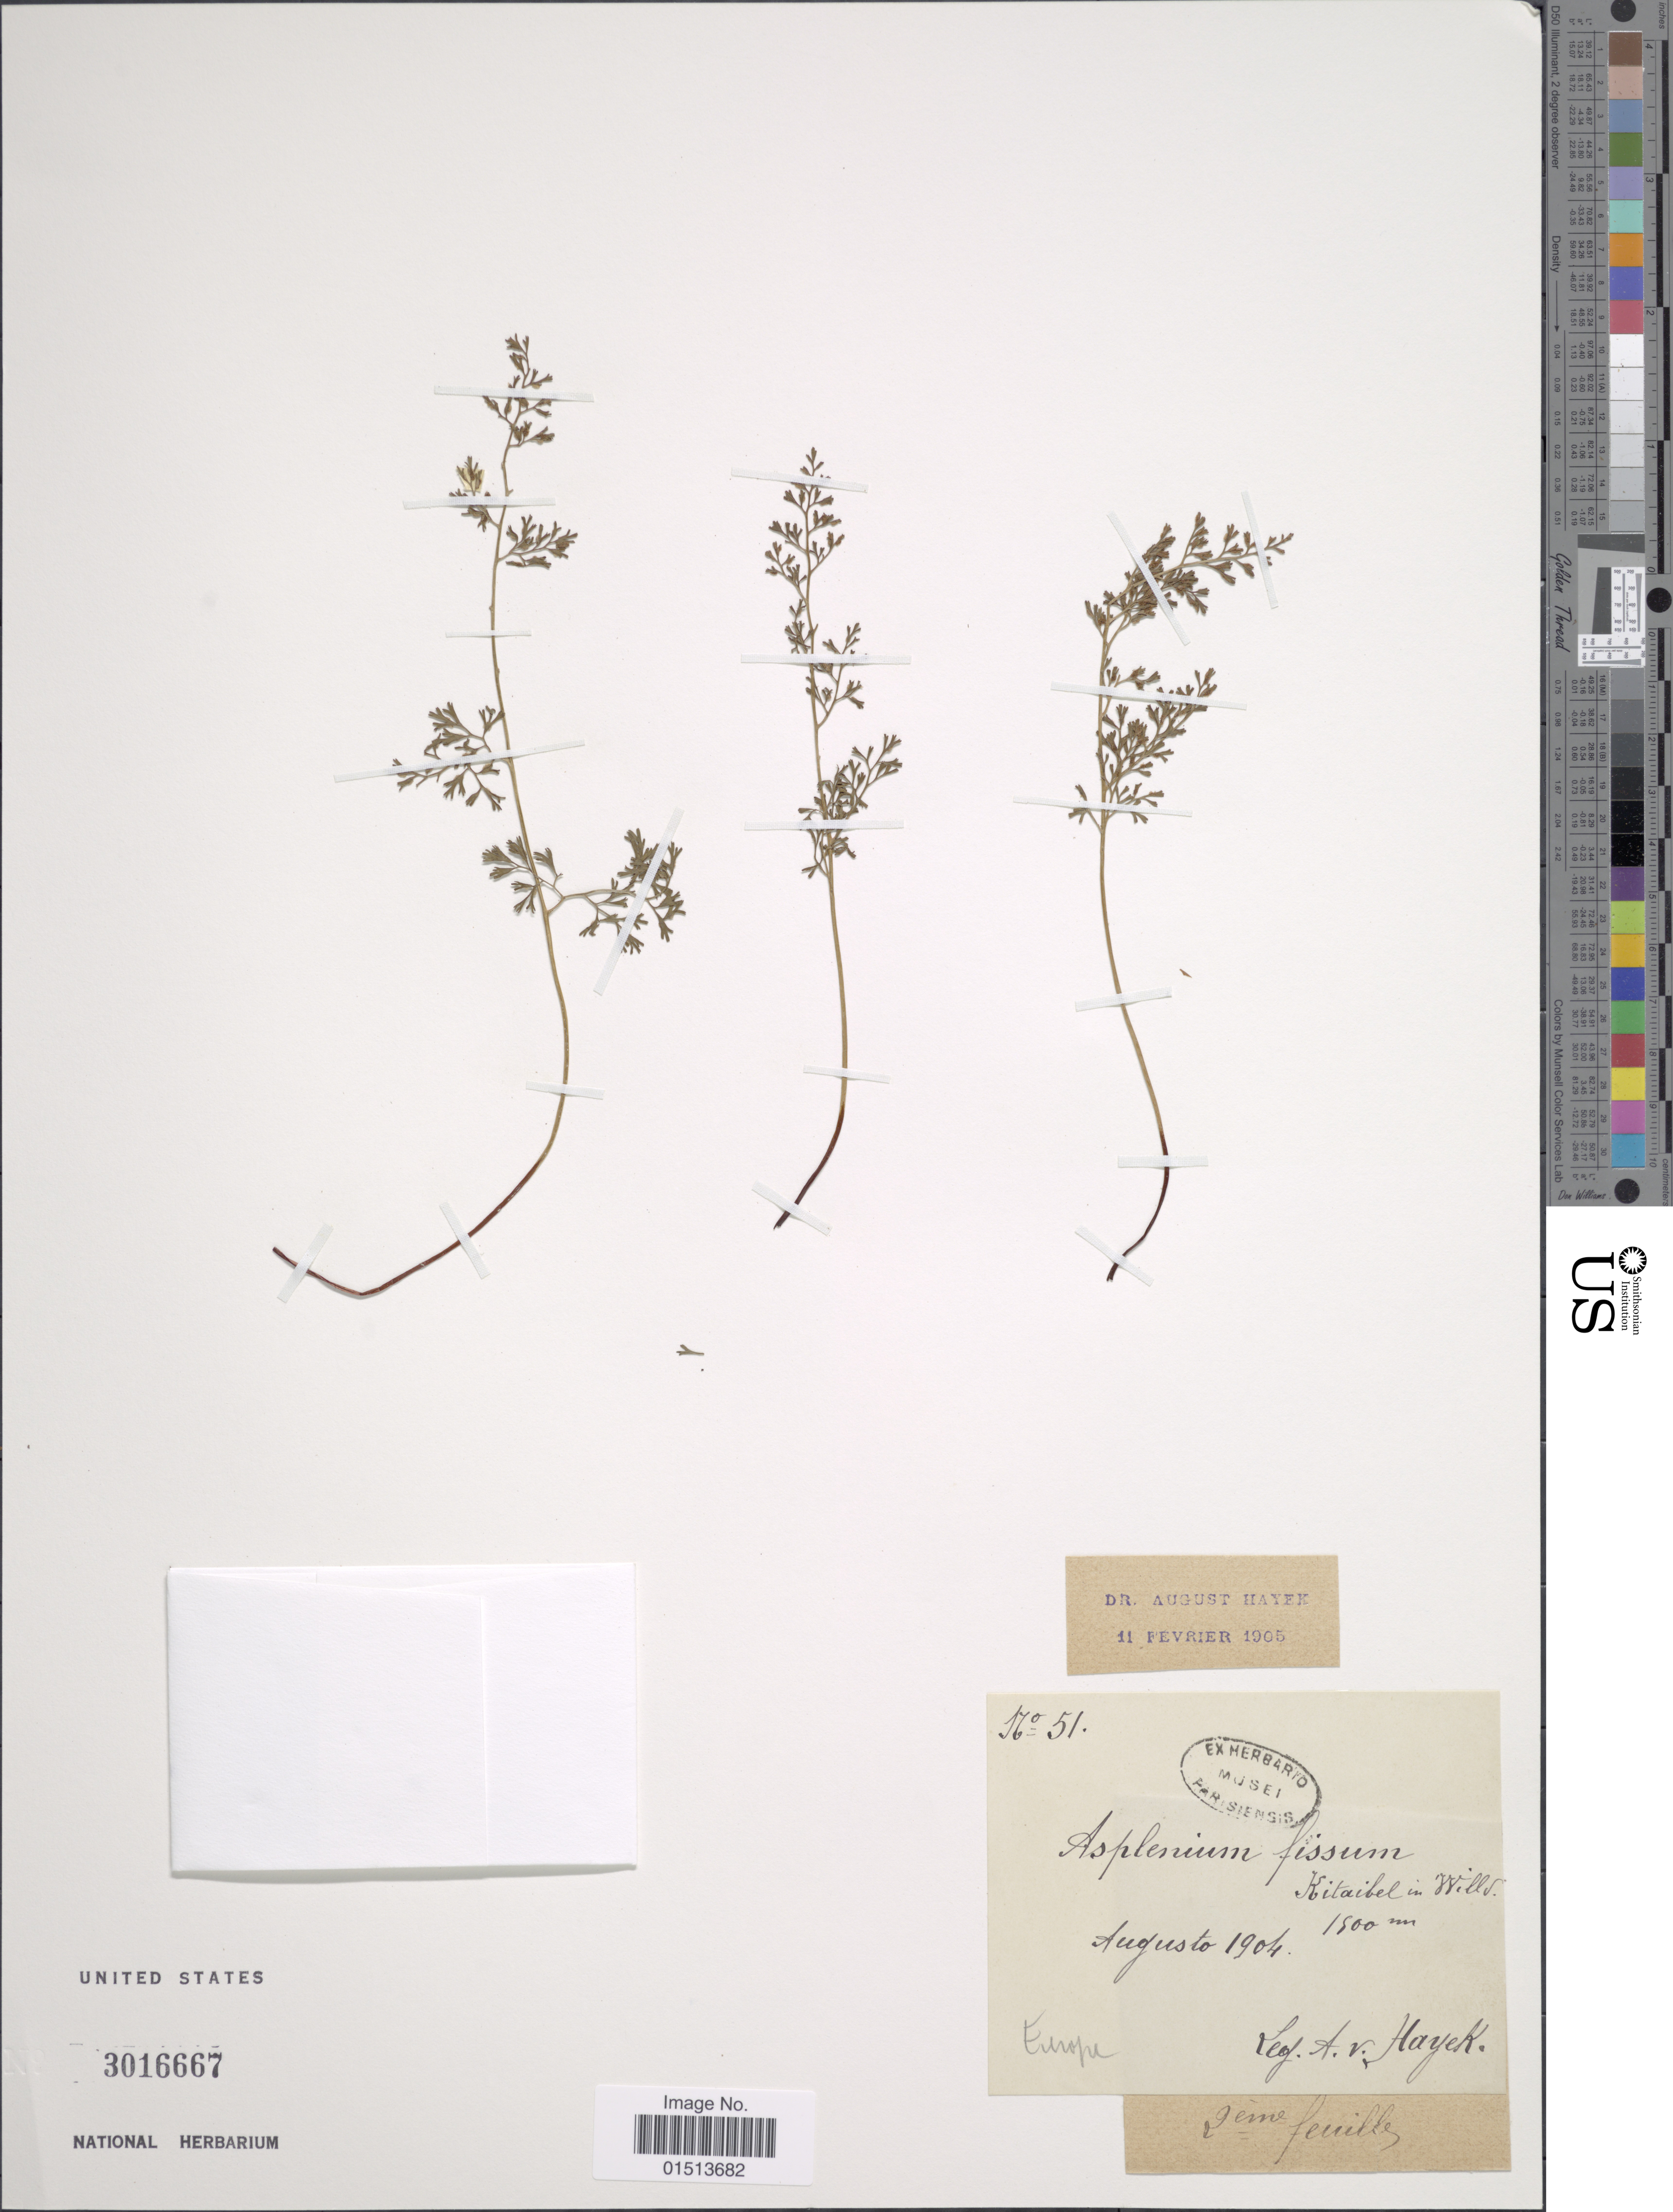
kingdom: Plantae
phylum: Tracheophyta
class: Polypodiopsida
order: Polypodiales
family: Aspleniaceae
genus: Asplenium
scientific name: Asplenium fissum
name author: Willd.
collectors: A. A. von Hayek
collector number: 51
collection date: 1904-08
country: Austria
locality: Europe.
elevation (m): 1800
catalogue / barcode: US 3016667